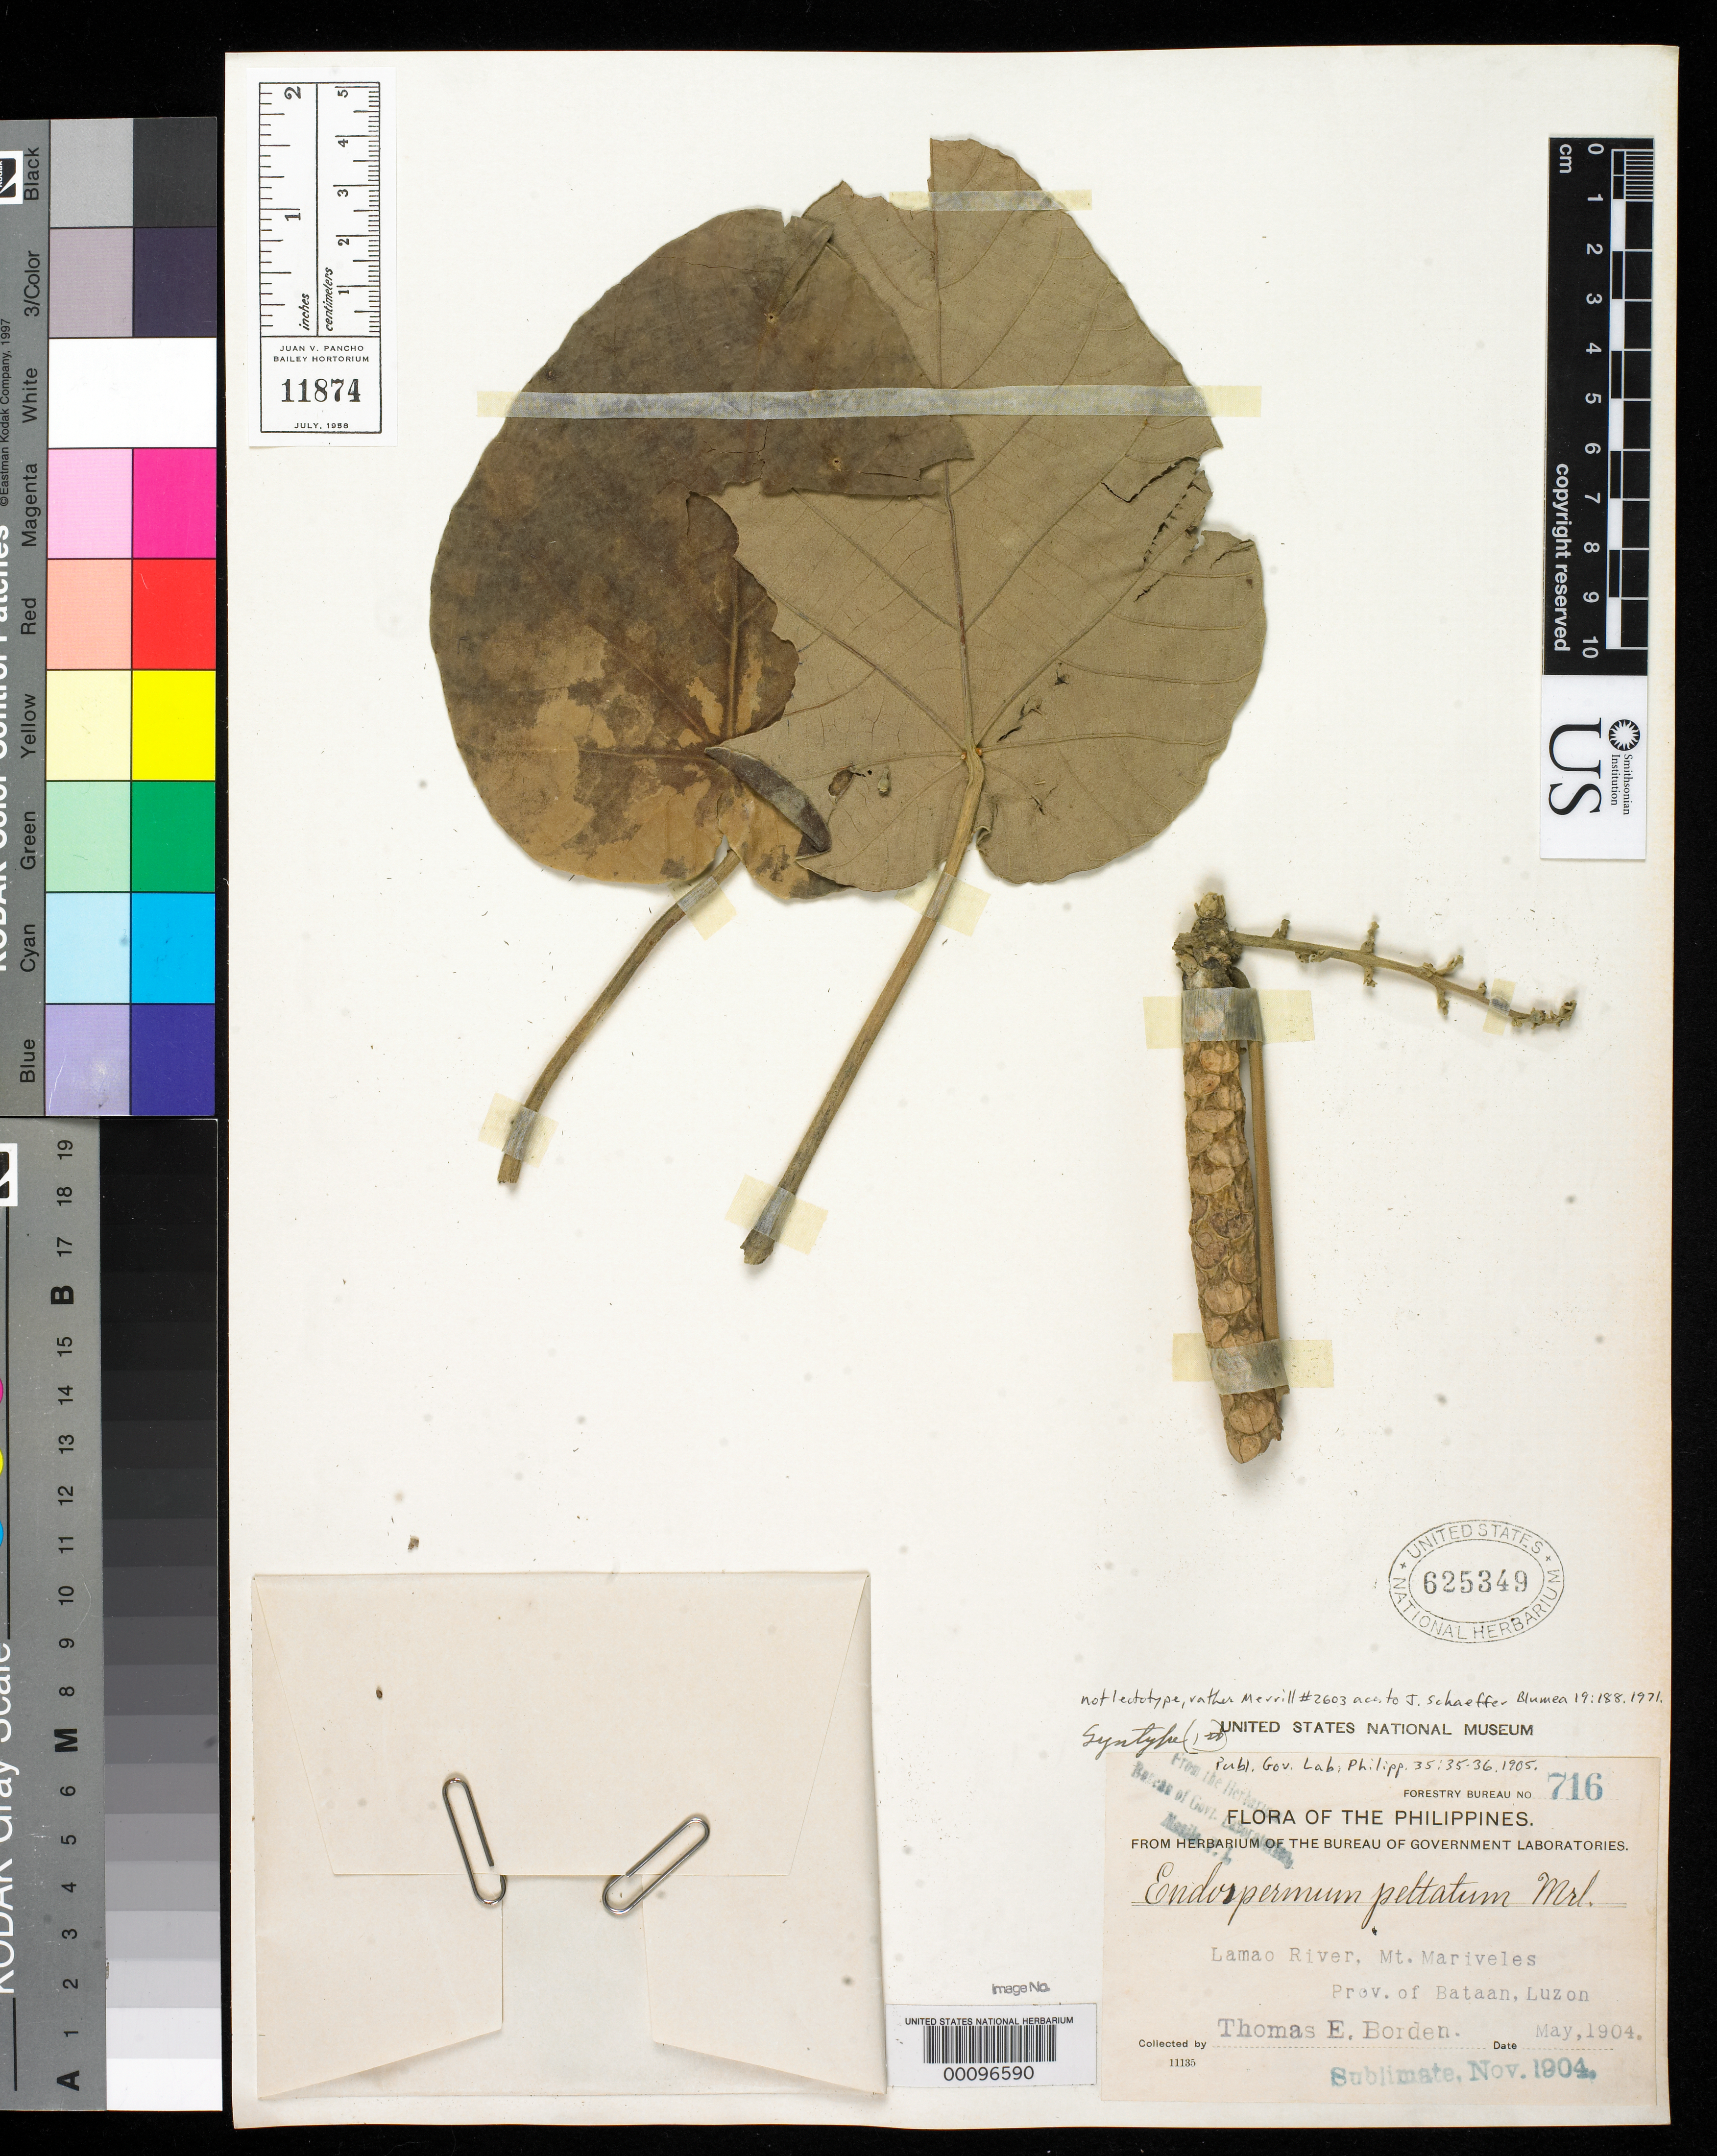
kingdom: Plantae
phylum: Tracheophyta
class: Magnoliopsida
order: Malpighiales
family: Euphorbiaceae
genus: Endospermum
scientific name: Endospermum peltatum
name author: Merr.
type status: Syntype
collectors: T. E. Borden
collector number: Bur. Sci. 716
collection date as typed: May 1904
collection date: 1904-05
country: Philippines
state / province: Central Luzon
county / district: Bataan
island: Luzon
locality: Lamao River, Mt Mariveles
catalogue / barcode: US 625349